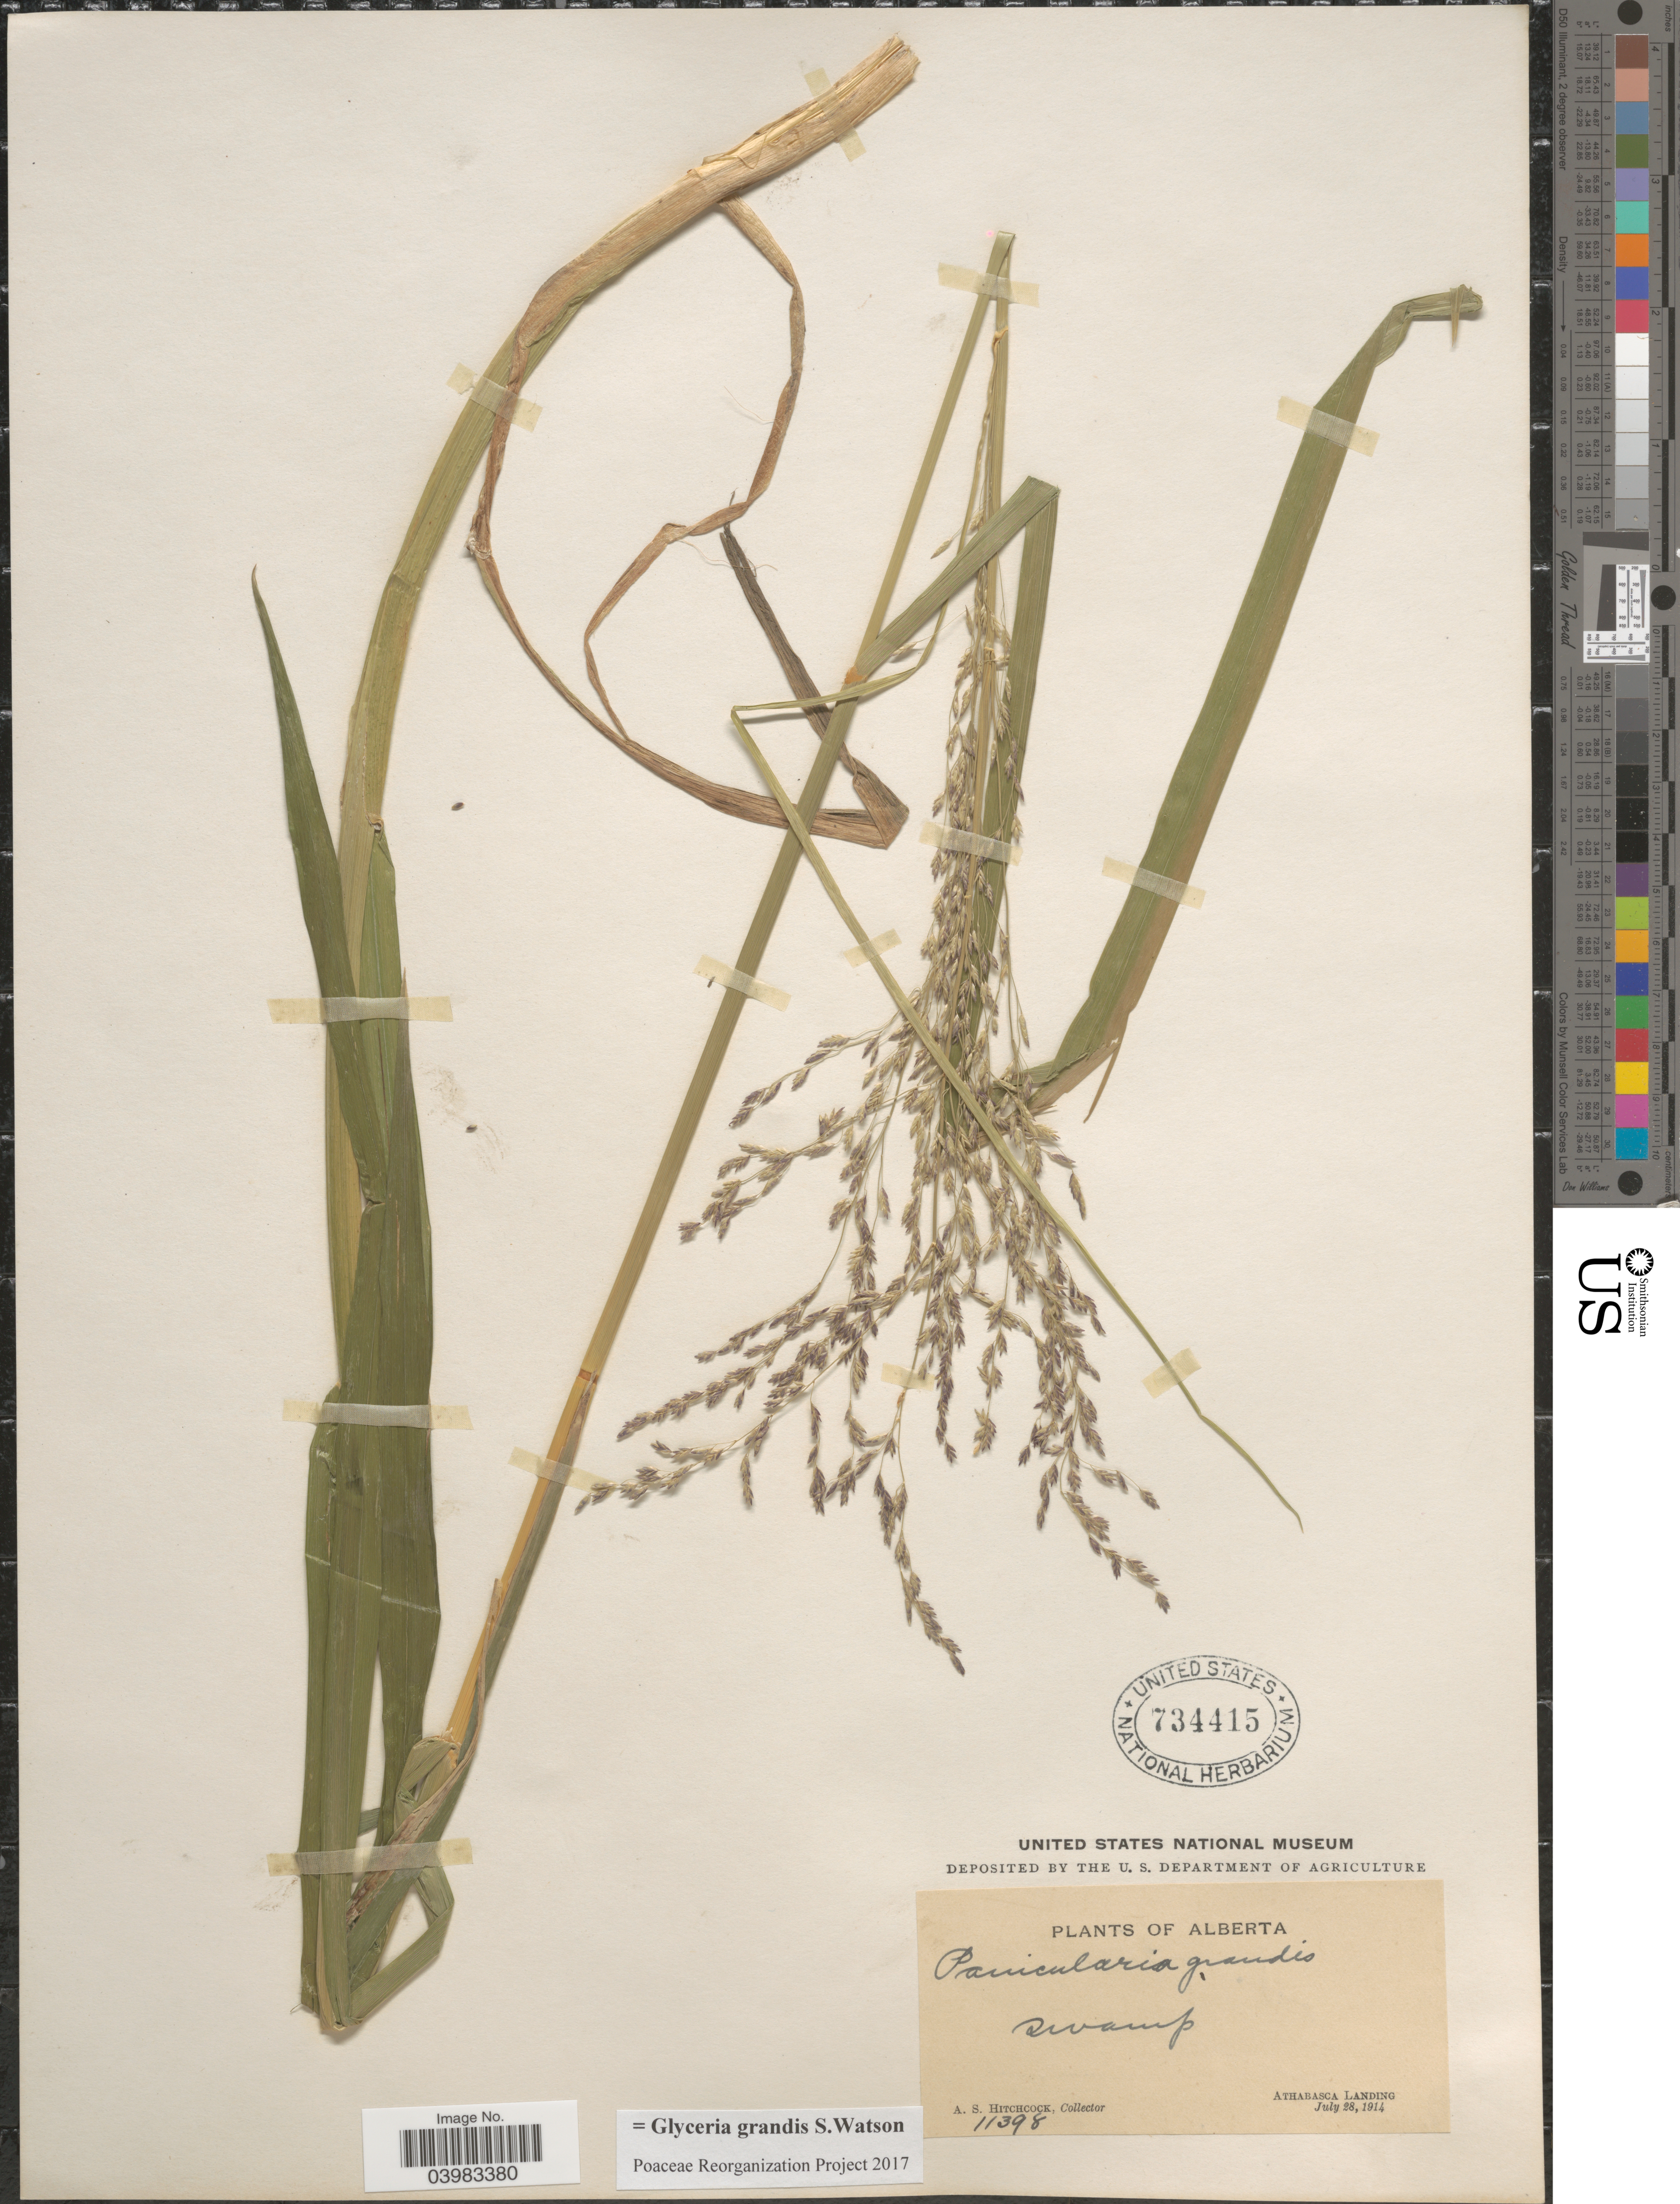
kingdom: Plantae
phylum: Tracheophyta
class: Liliopsida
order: Poales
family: Poaceae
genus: Glyceria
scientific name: Glyceria grandis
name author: S. Watson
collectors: A. S. Hitchcock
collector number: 11398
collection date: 1914-07-28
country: Canada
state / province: Alberta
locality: Athabasca Landing.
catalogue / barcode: US 734415